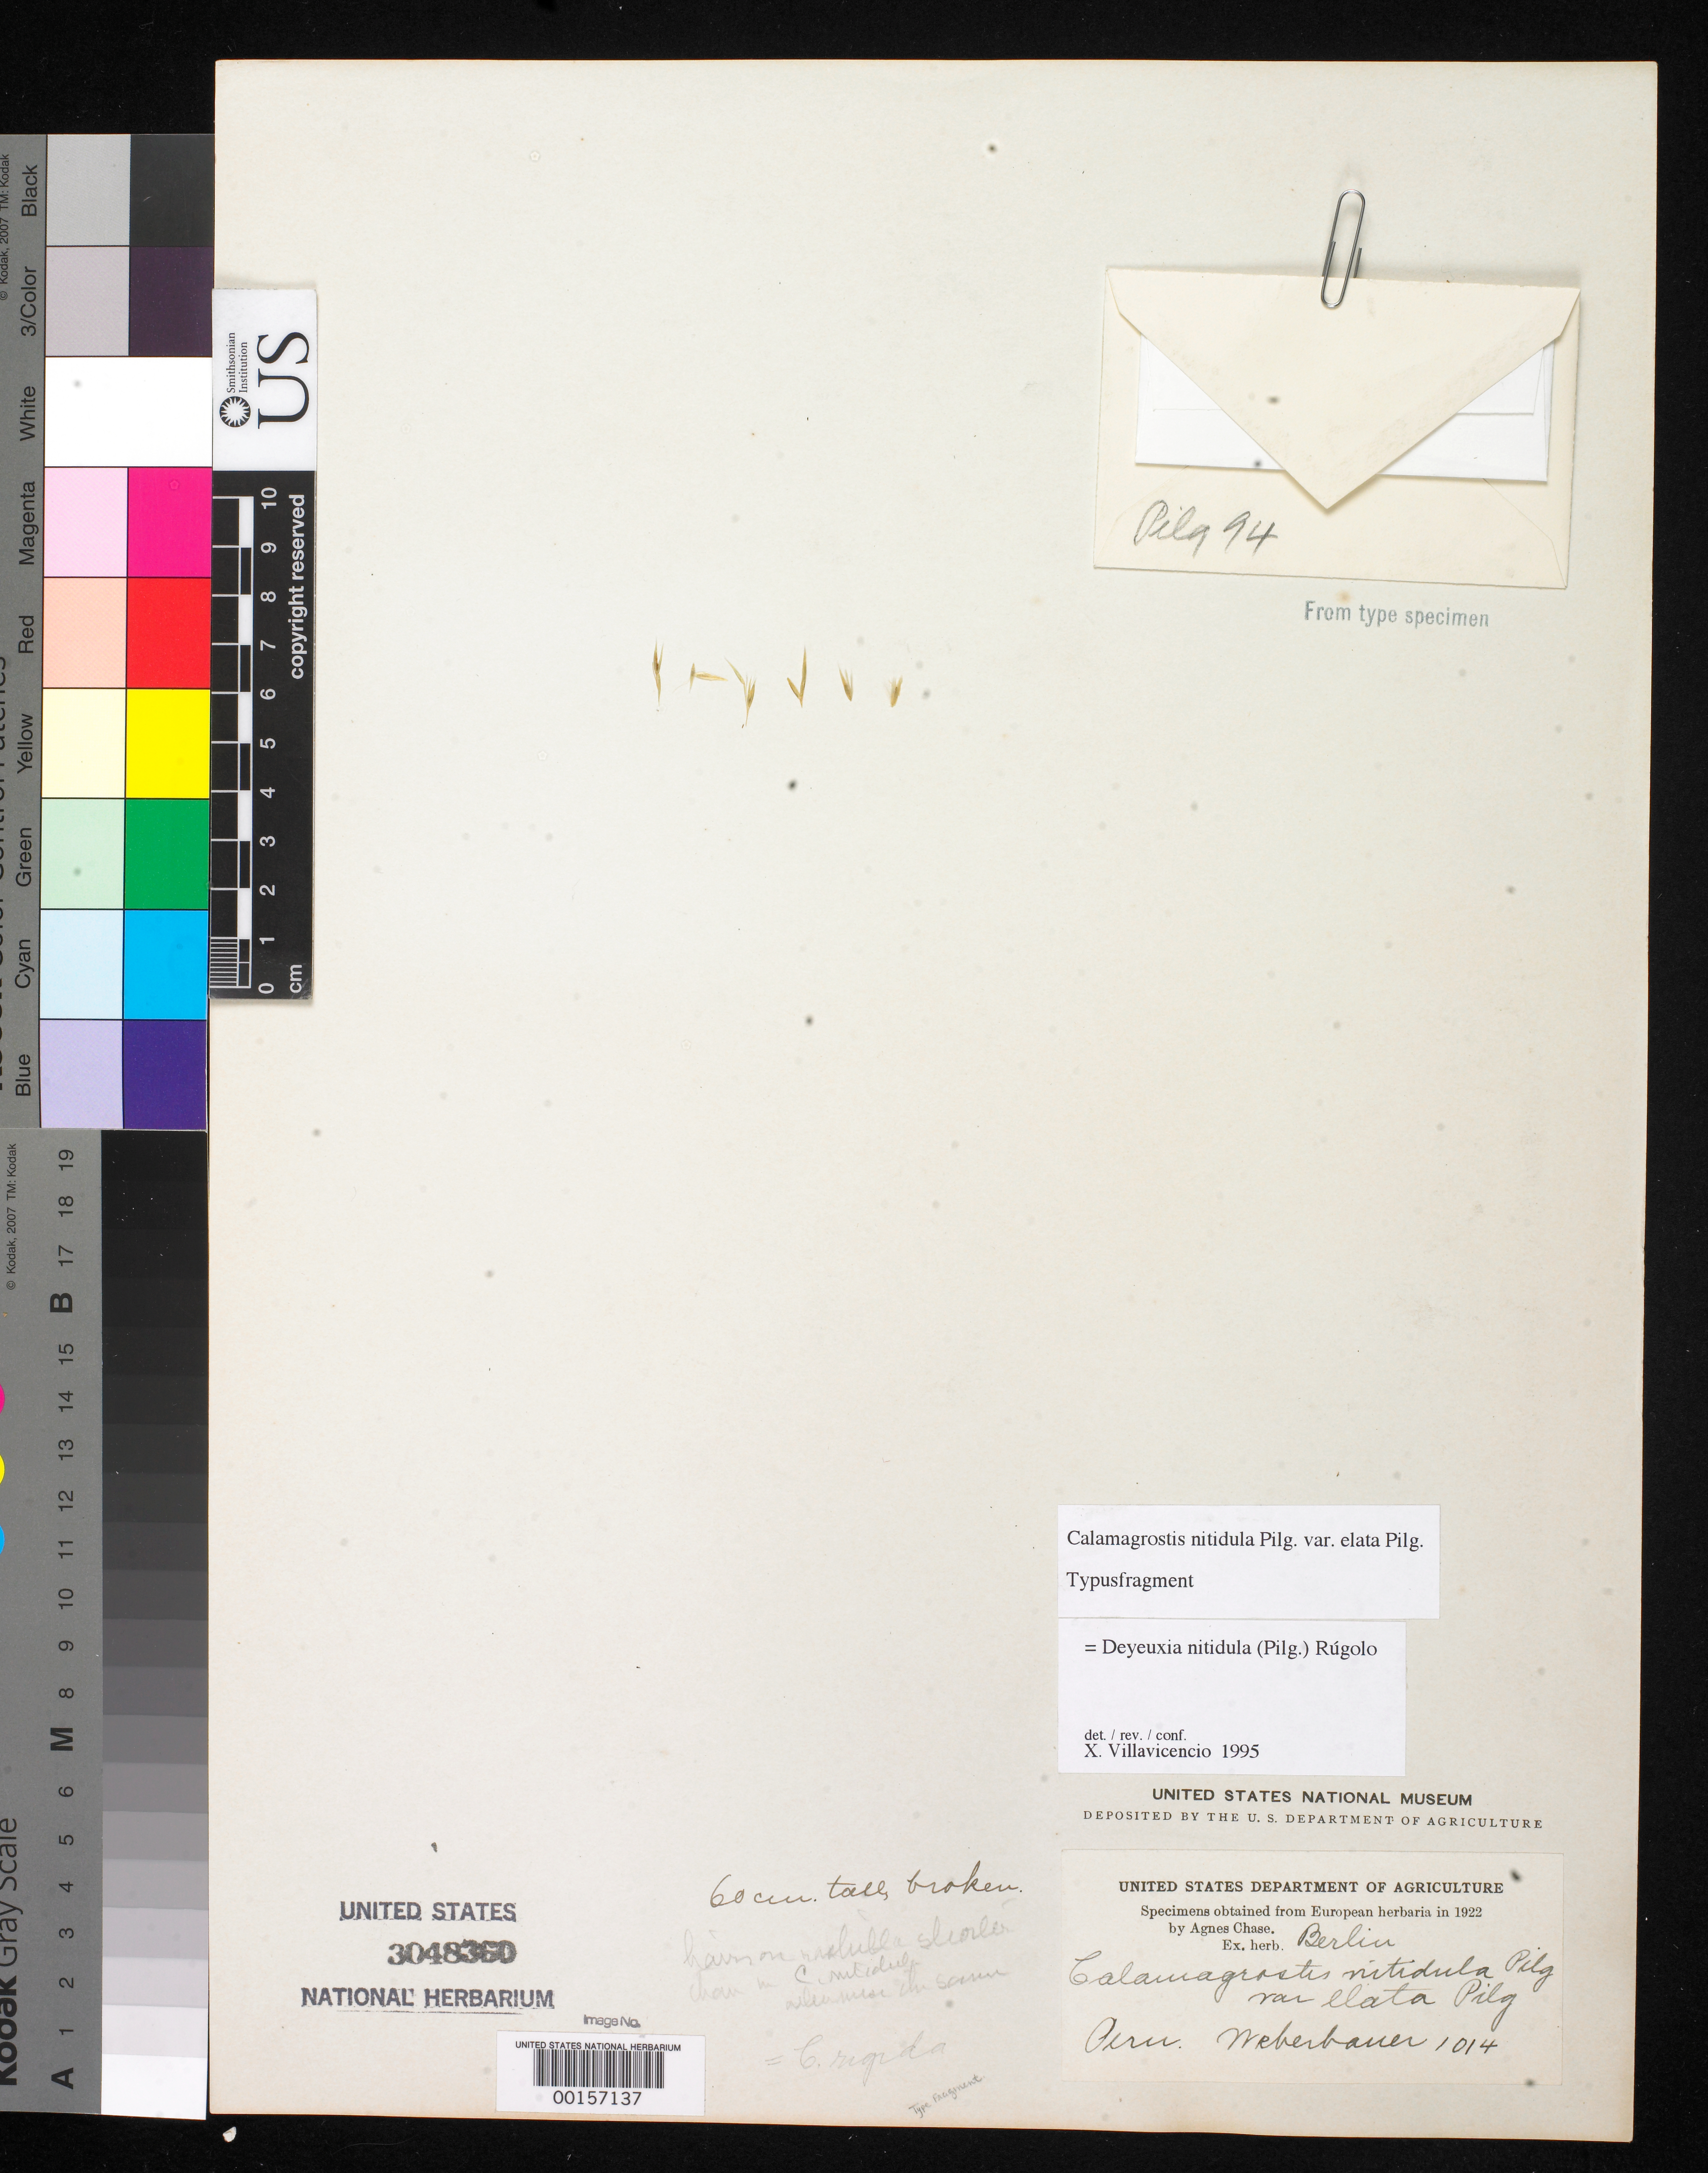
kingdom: Plantae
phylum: Tracheophyta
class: Liliopsida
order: Poales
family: Poaceae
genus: Calamagrostis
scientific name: Calamagrostis nitidula var. elata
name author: Pilg.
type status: Type Fragment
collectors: A. Weberbauer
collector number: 1014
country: Peru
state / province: Puno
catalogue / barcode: US 3048360